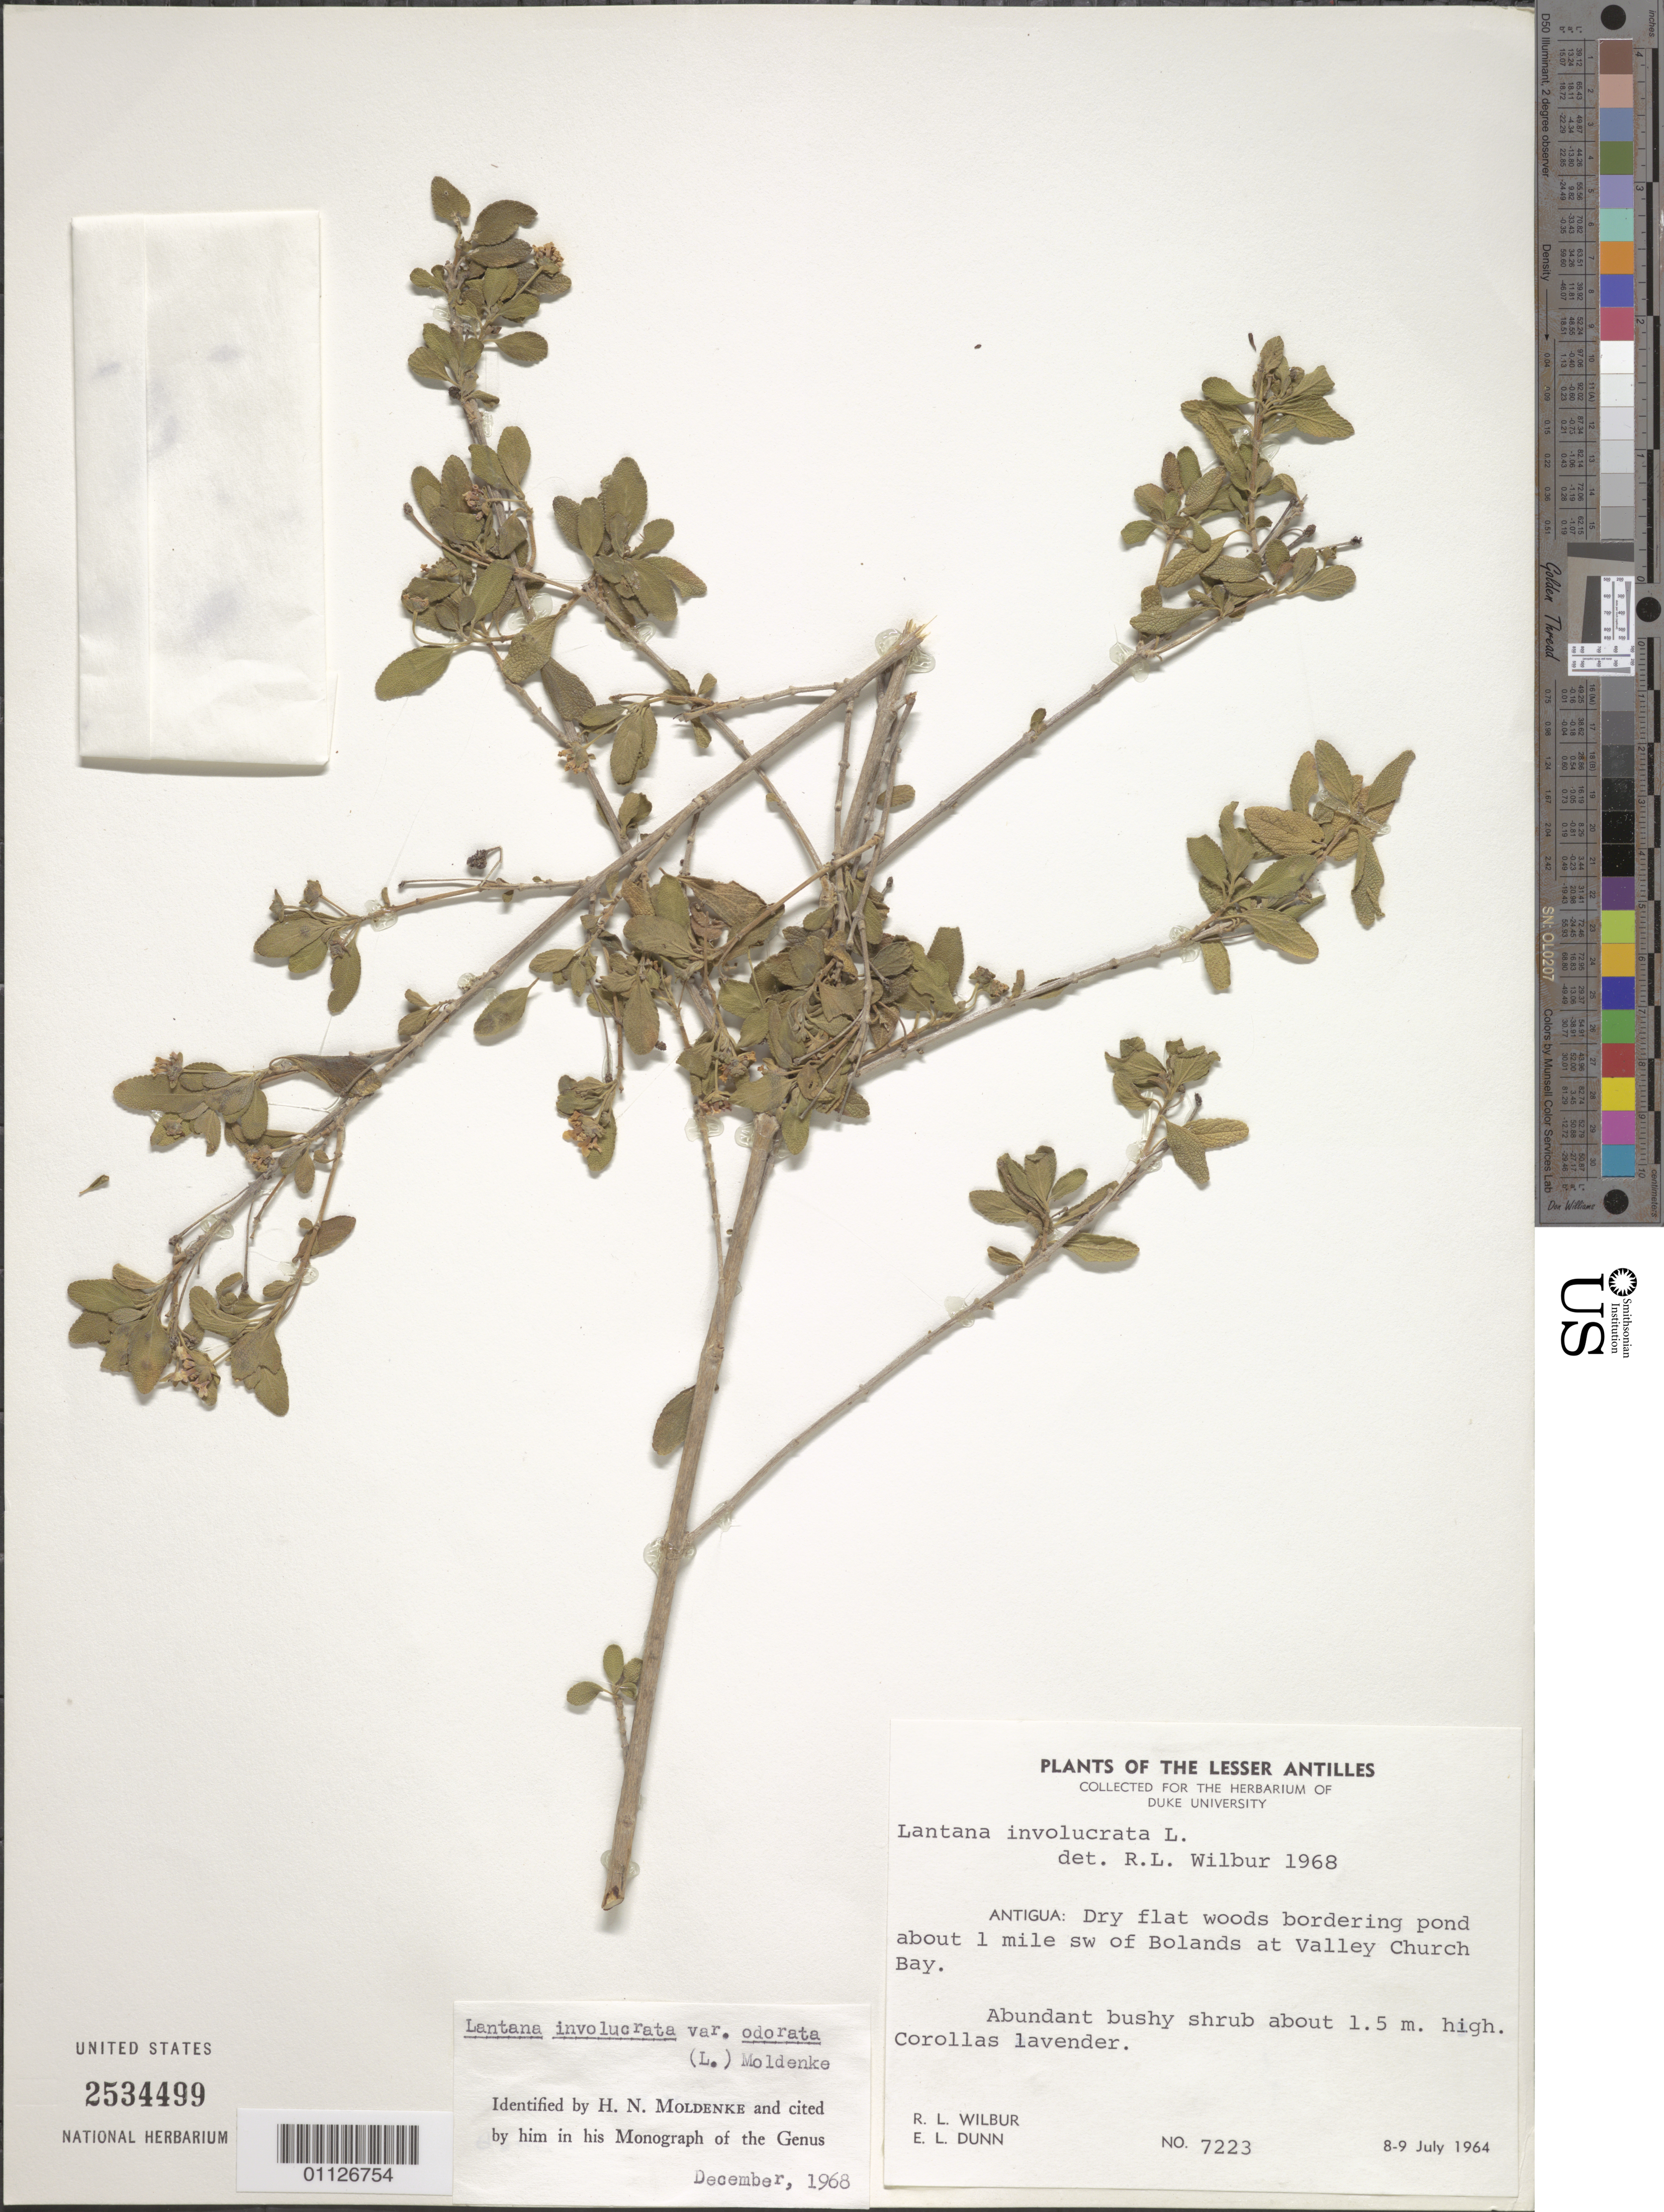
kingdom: Plantae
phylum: Tracheophyta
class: Magnoliopsida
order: Lamiales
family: Verbenaceae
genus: Lantana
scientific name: Lantana involucrata var. odorata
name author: (L.) Moldenke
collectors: R. L. Wilbur & E. Dunn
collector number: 7223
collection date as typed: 08 Jul 1964 to 09 Jul 1964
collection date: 1964-07-08/1964-07-09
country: Antigua and Barbuda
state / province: Saint Mary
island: Antigua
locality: Dry flat woods bordering pond about 1 mi SW of Bolands at Valley Church Bay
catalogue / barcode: US 2534499